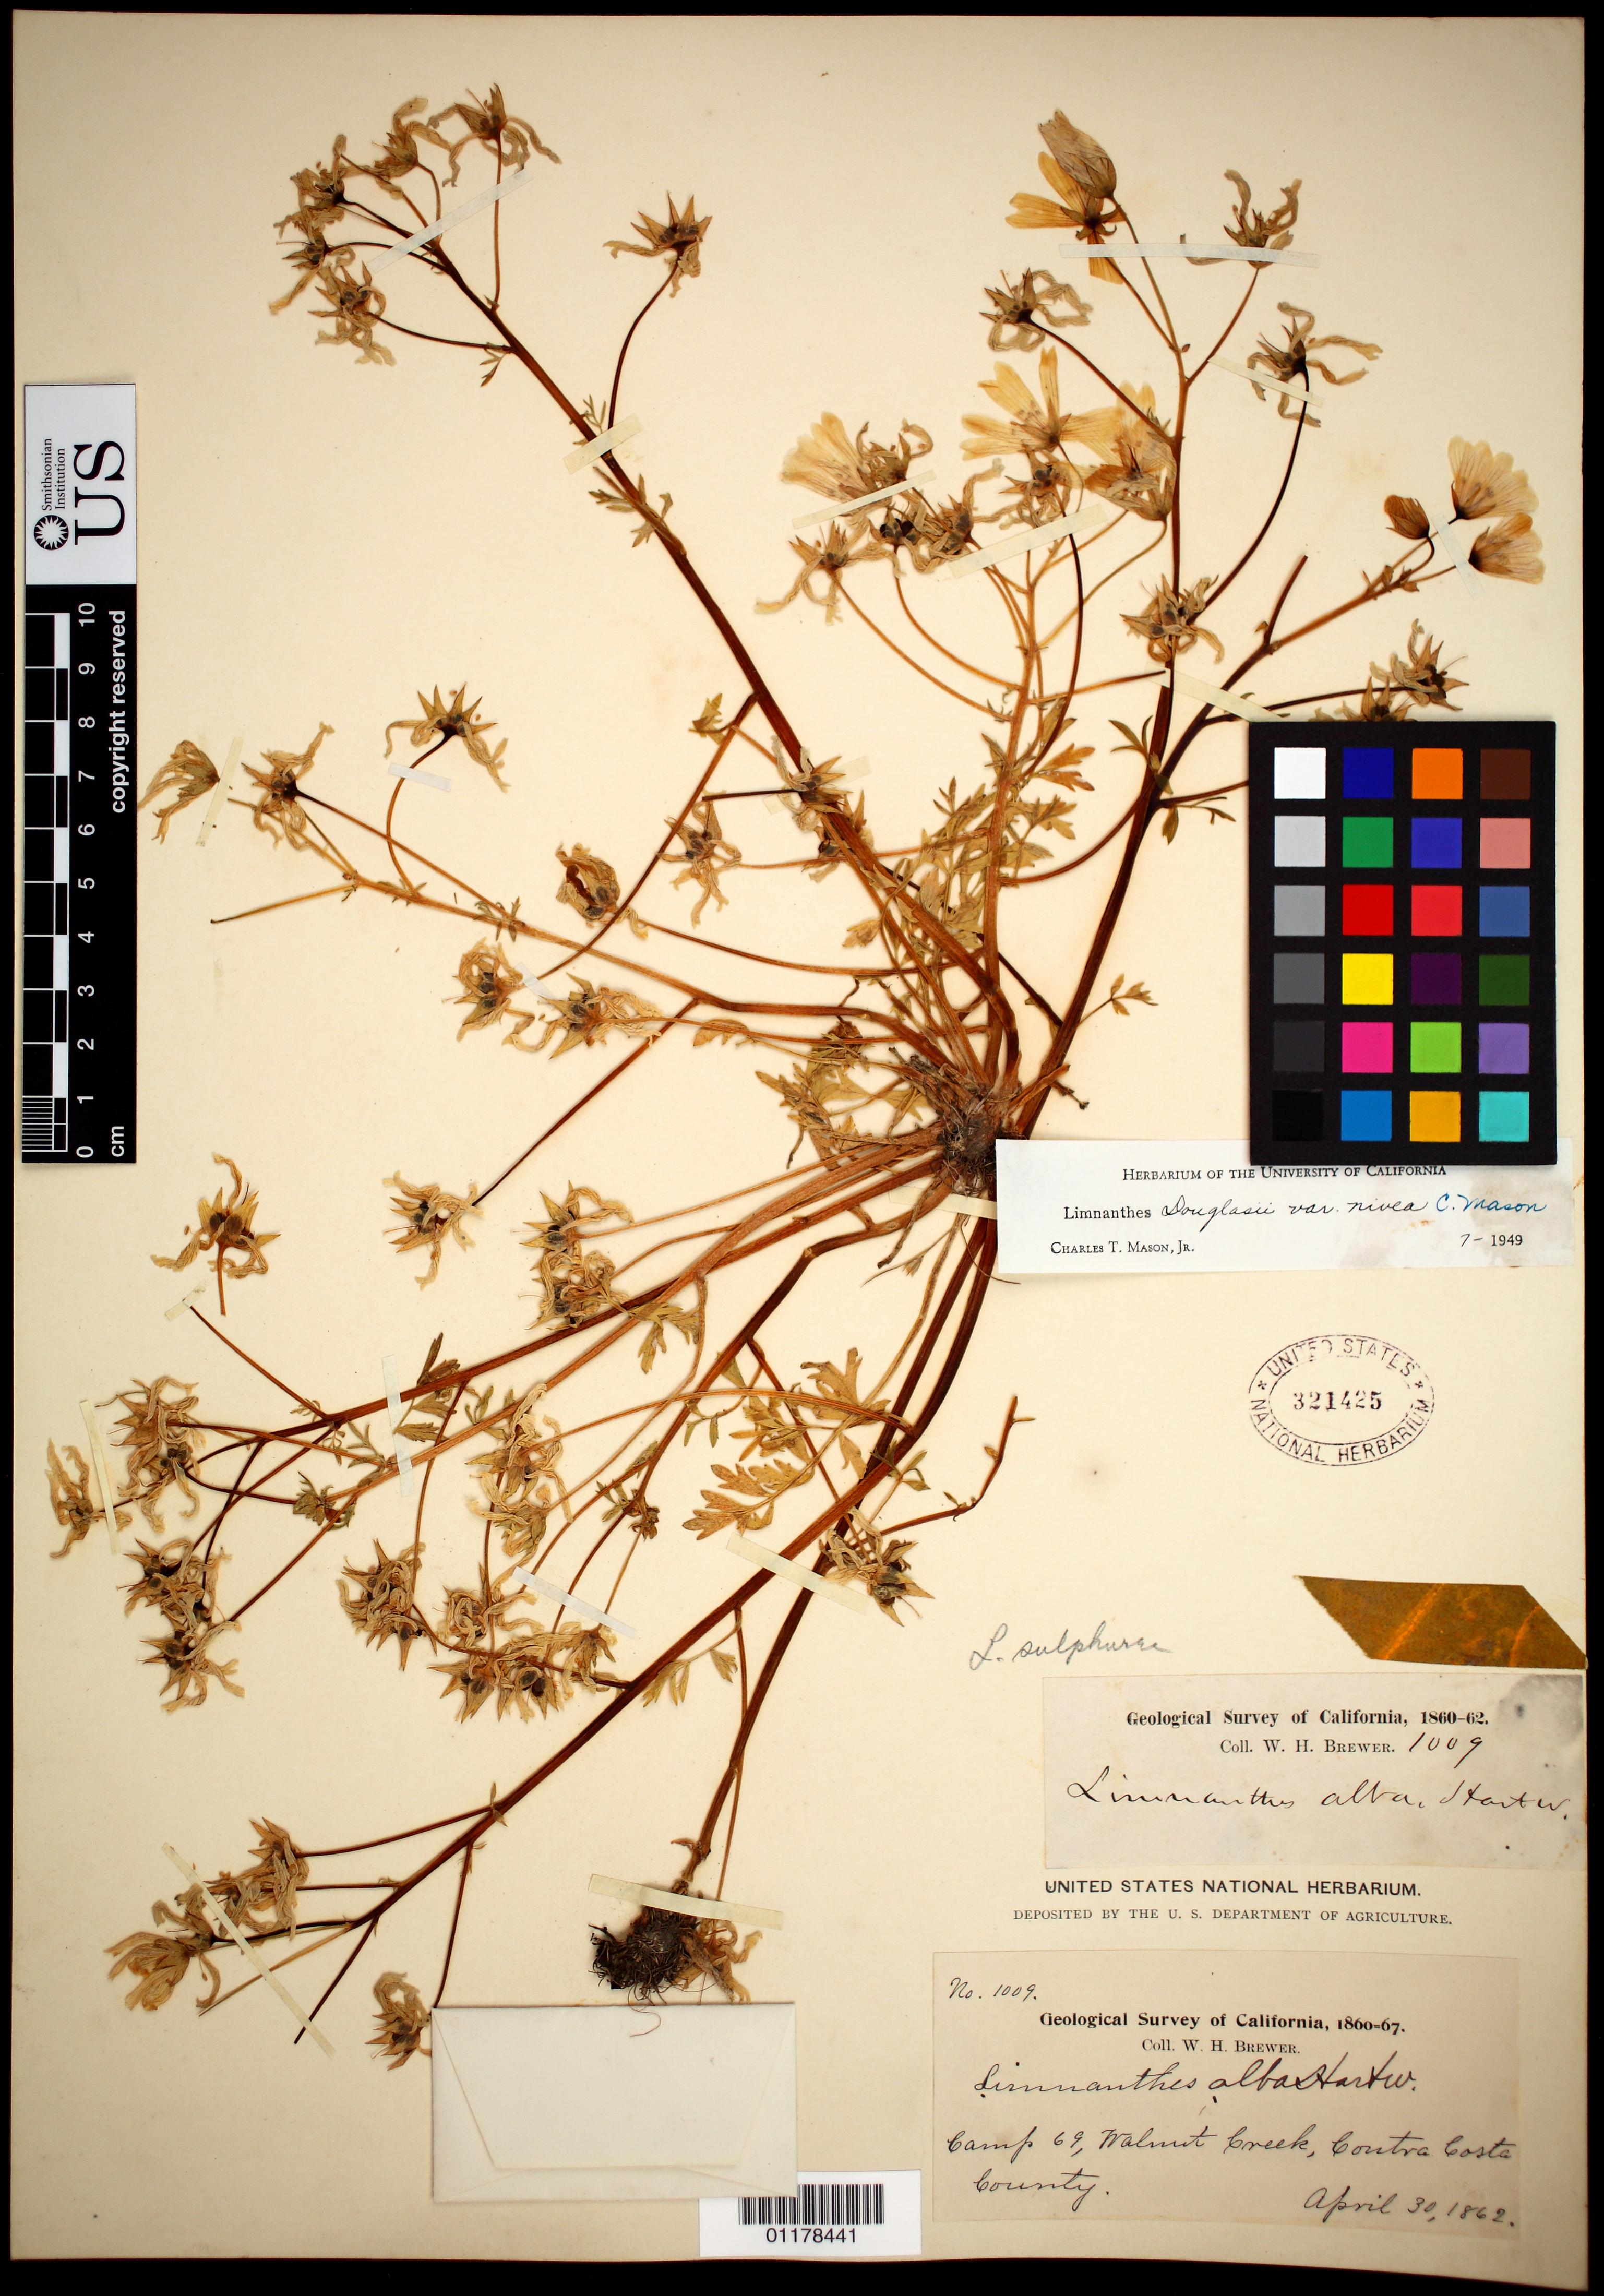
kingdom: Plantae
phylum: Tracheophyta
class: Magnoliopsida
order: Brassicales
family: Limnanthaceae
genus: Limnanthes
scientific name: Limnanthes douglasii var. nivea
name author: Mason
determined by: Mason, C. T.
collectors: W. H. Brewer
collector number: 1009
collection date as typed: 30 Apr 1862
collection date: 1862-04-30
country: United States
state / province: California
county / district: Contra Costa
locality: Camp 69, Walnut Creek.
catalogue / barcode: US 321425